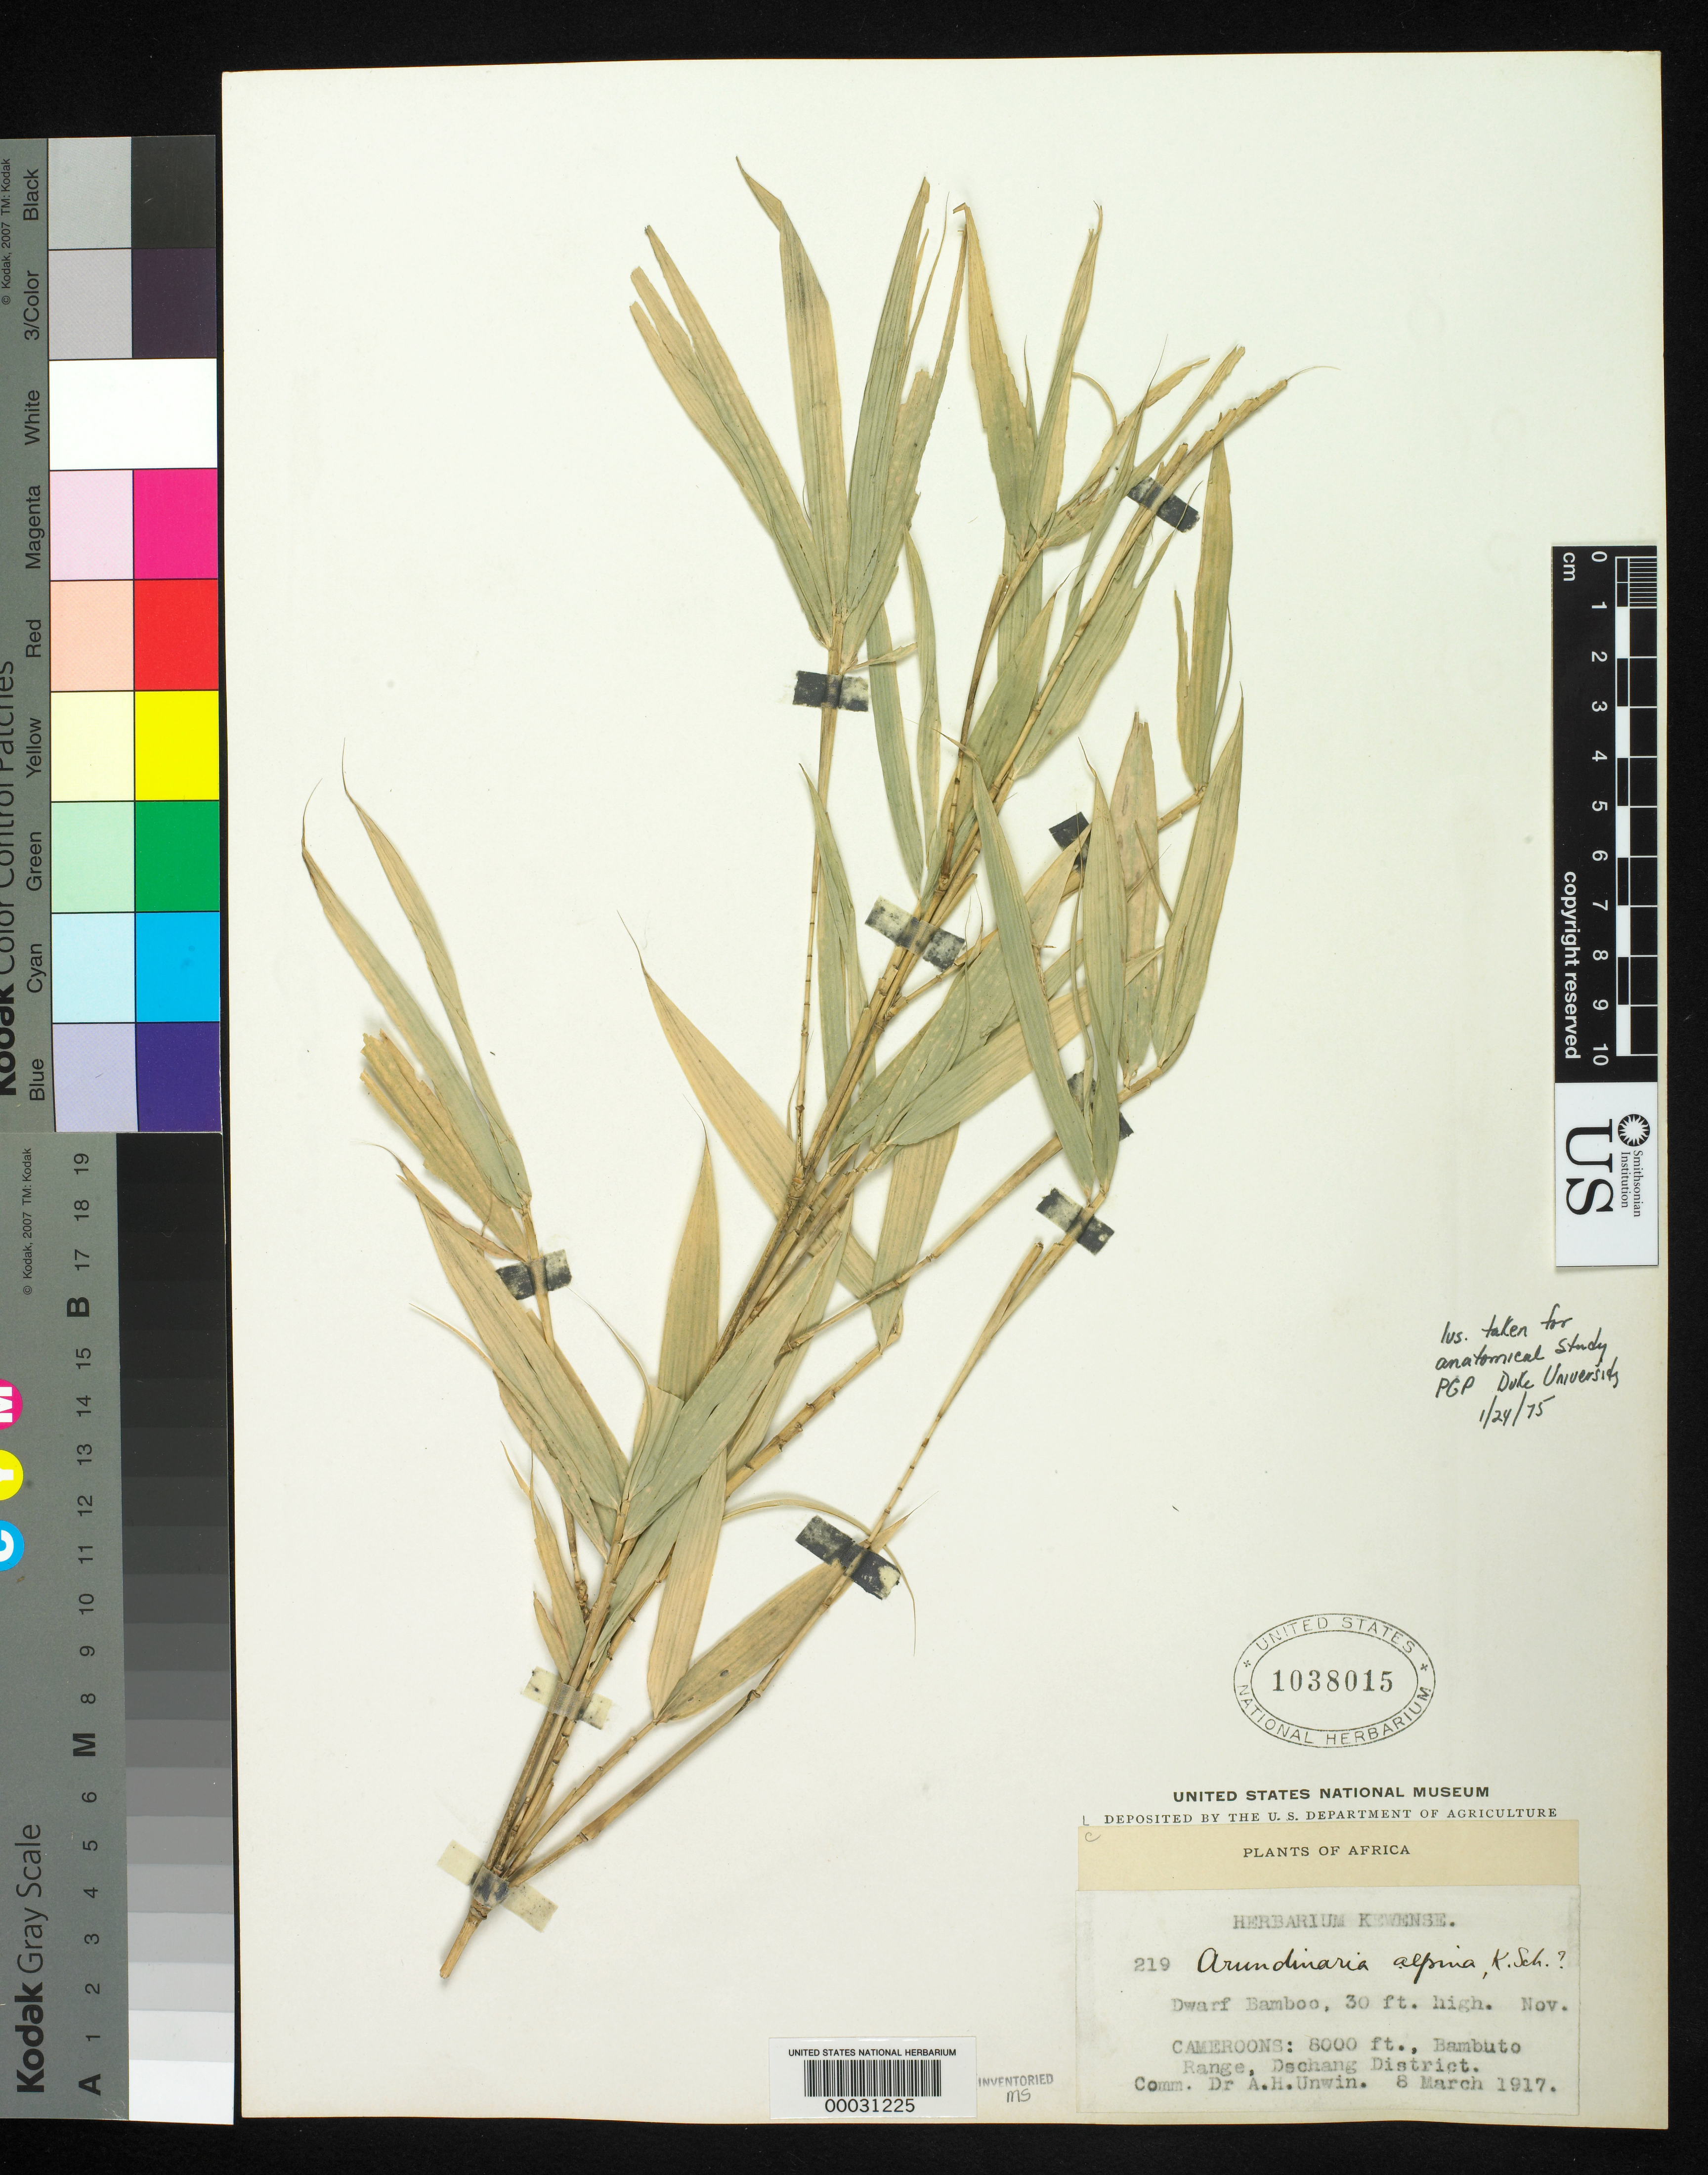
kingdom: Plantae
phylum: Tracheophyta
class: Liliopsida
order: Poales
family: Poaceae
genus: Oldeania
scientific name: Oldeania alpina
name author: (K. Schum.) Stapleton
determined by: Poaceae Reorganization Project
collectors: A. Unwin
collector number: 219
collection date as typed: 08 Mar 1917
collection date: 1917-03-08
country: Cameroon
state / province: Ouest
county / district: Ménoua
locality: Dschang dist., bambuto range. [dschang dept. = ménoua dept.]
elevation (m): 2438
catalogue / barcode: US 1038015